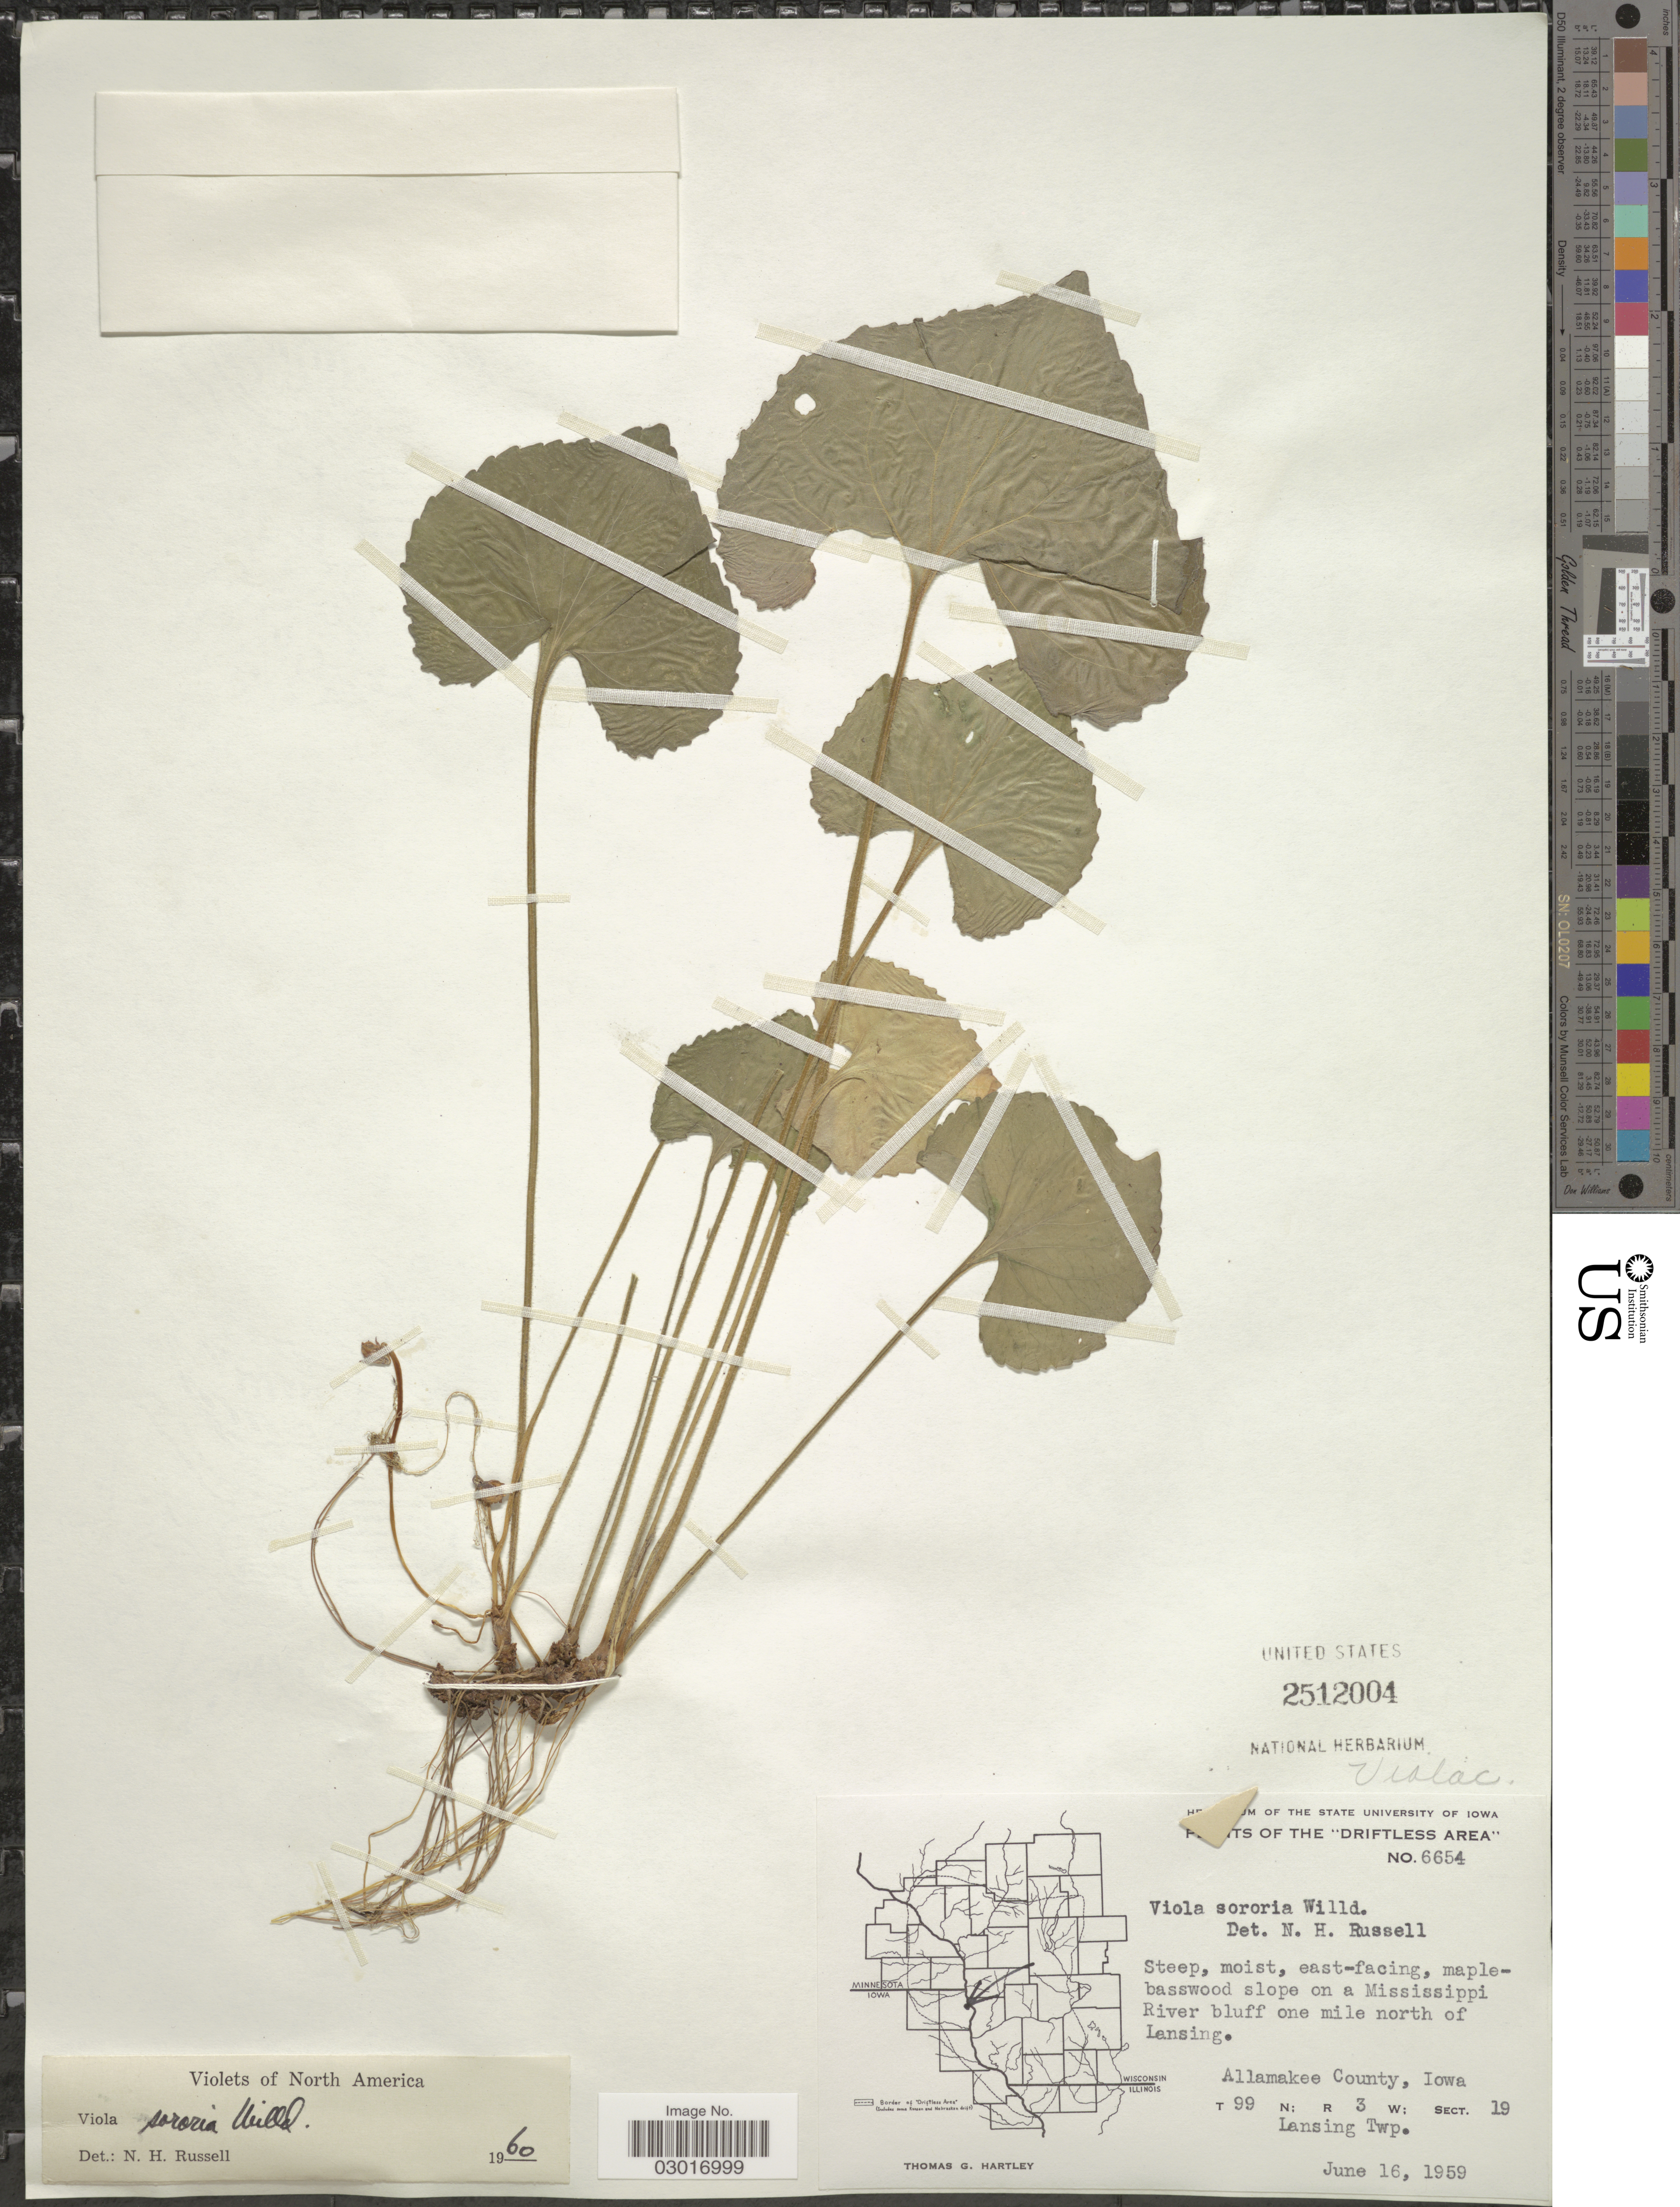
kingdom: Plantae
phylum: Tracheophyta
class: Magnoliopsida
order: Malpighiales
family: Violaceae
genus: Viola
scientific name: Viola sororia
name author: Willd.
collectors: T. G. Hartley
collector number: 6654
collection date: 1959-06-16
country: United States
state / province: Iowa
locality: The "Driftless Area", Steep, moist, east-facing, maple basswood slope on a Mississippi River bluff one mile north of Lansing. Allamakee County. T99N; R3W; Sect. 19, Lansing Twp.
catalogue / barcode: US 2512004